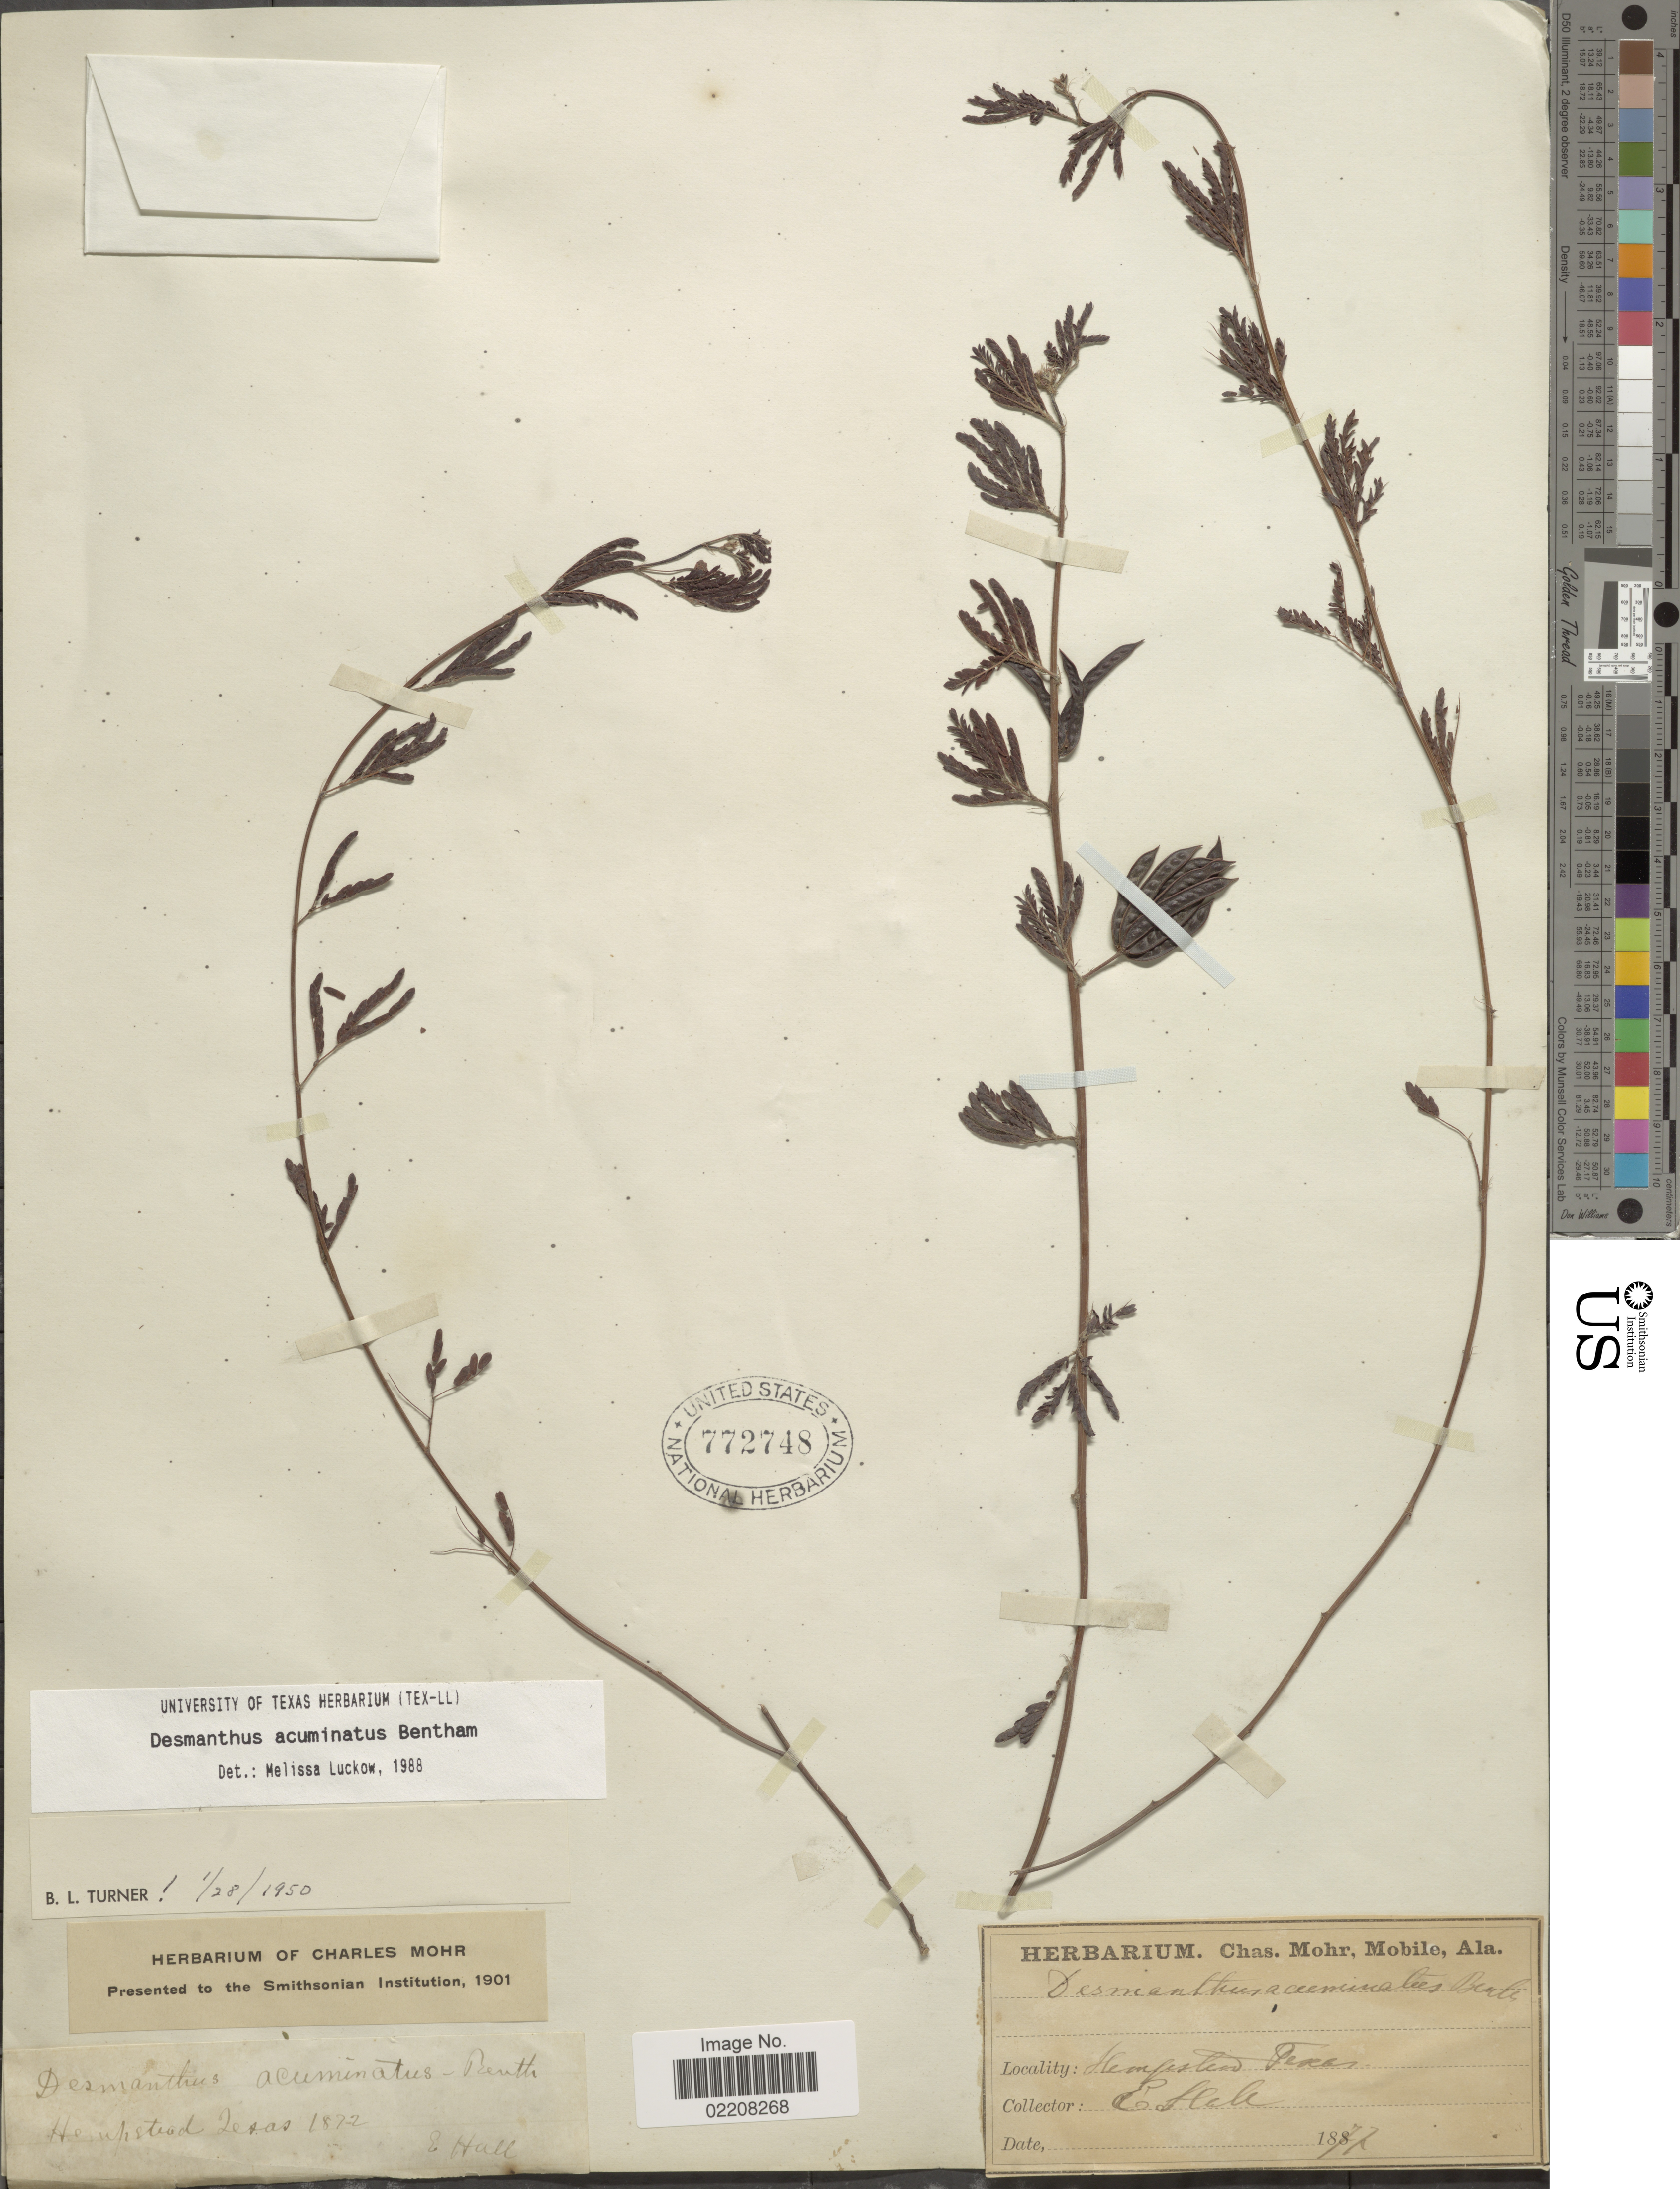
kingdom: Plantae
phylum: Tracheophyta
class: Magnoliopsida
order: Fabales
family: Fabaceae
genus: Desmanthus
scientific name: Desmanthus acuminatus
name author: Benth.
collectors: E. Hall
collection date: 1872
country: United States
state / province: Texas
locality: Hempstead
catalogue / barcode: US 772748